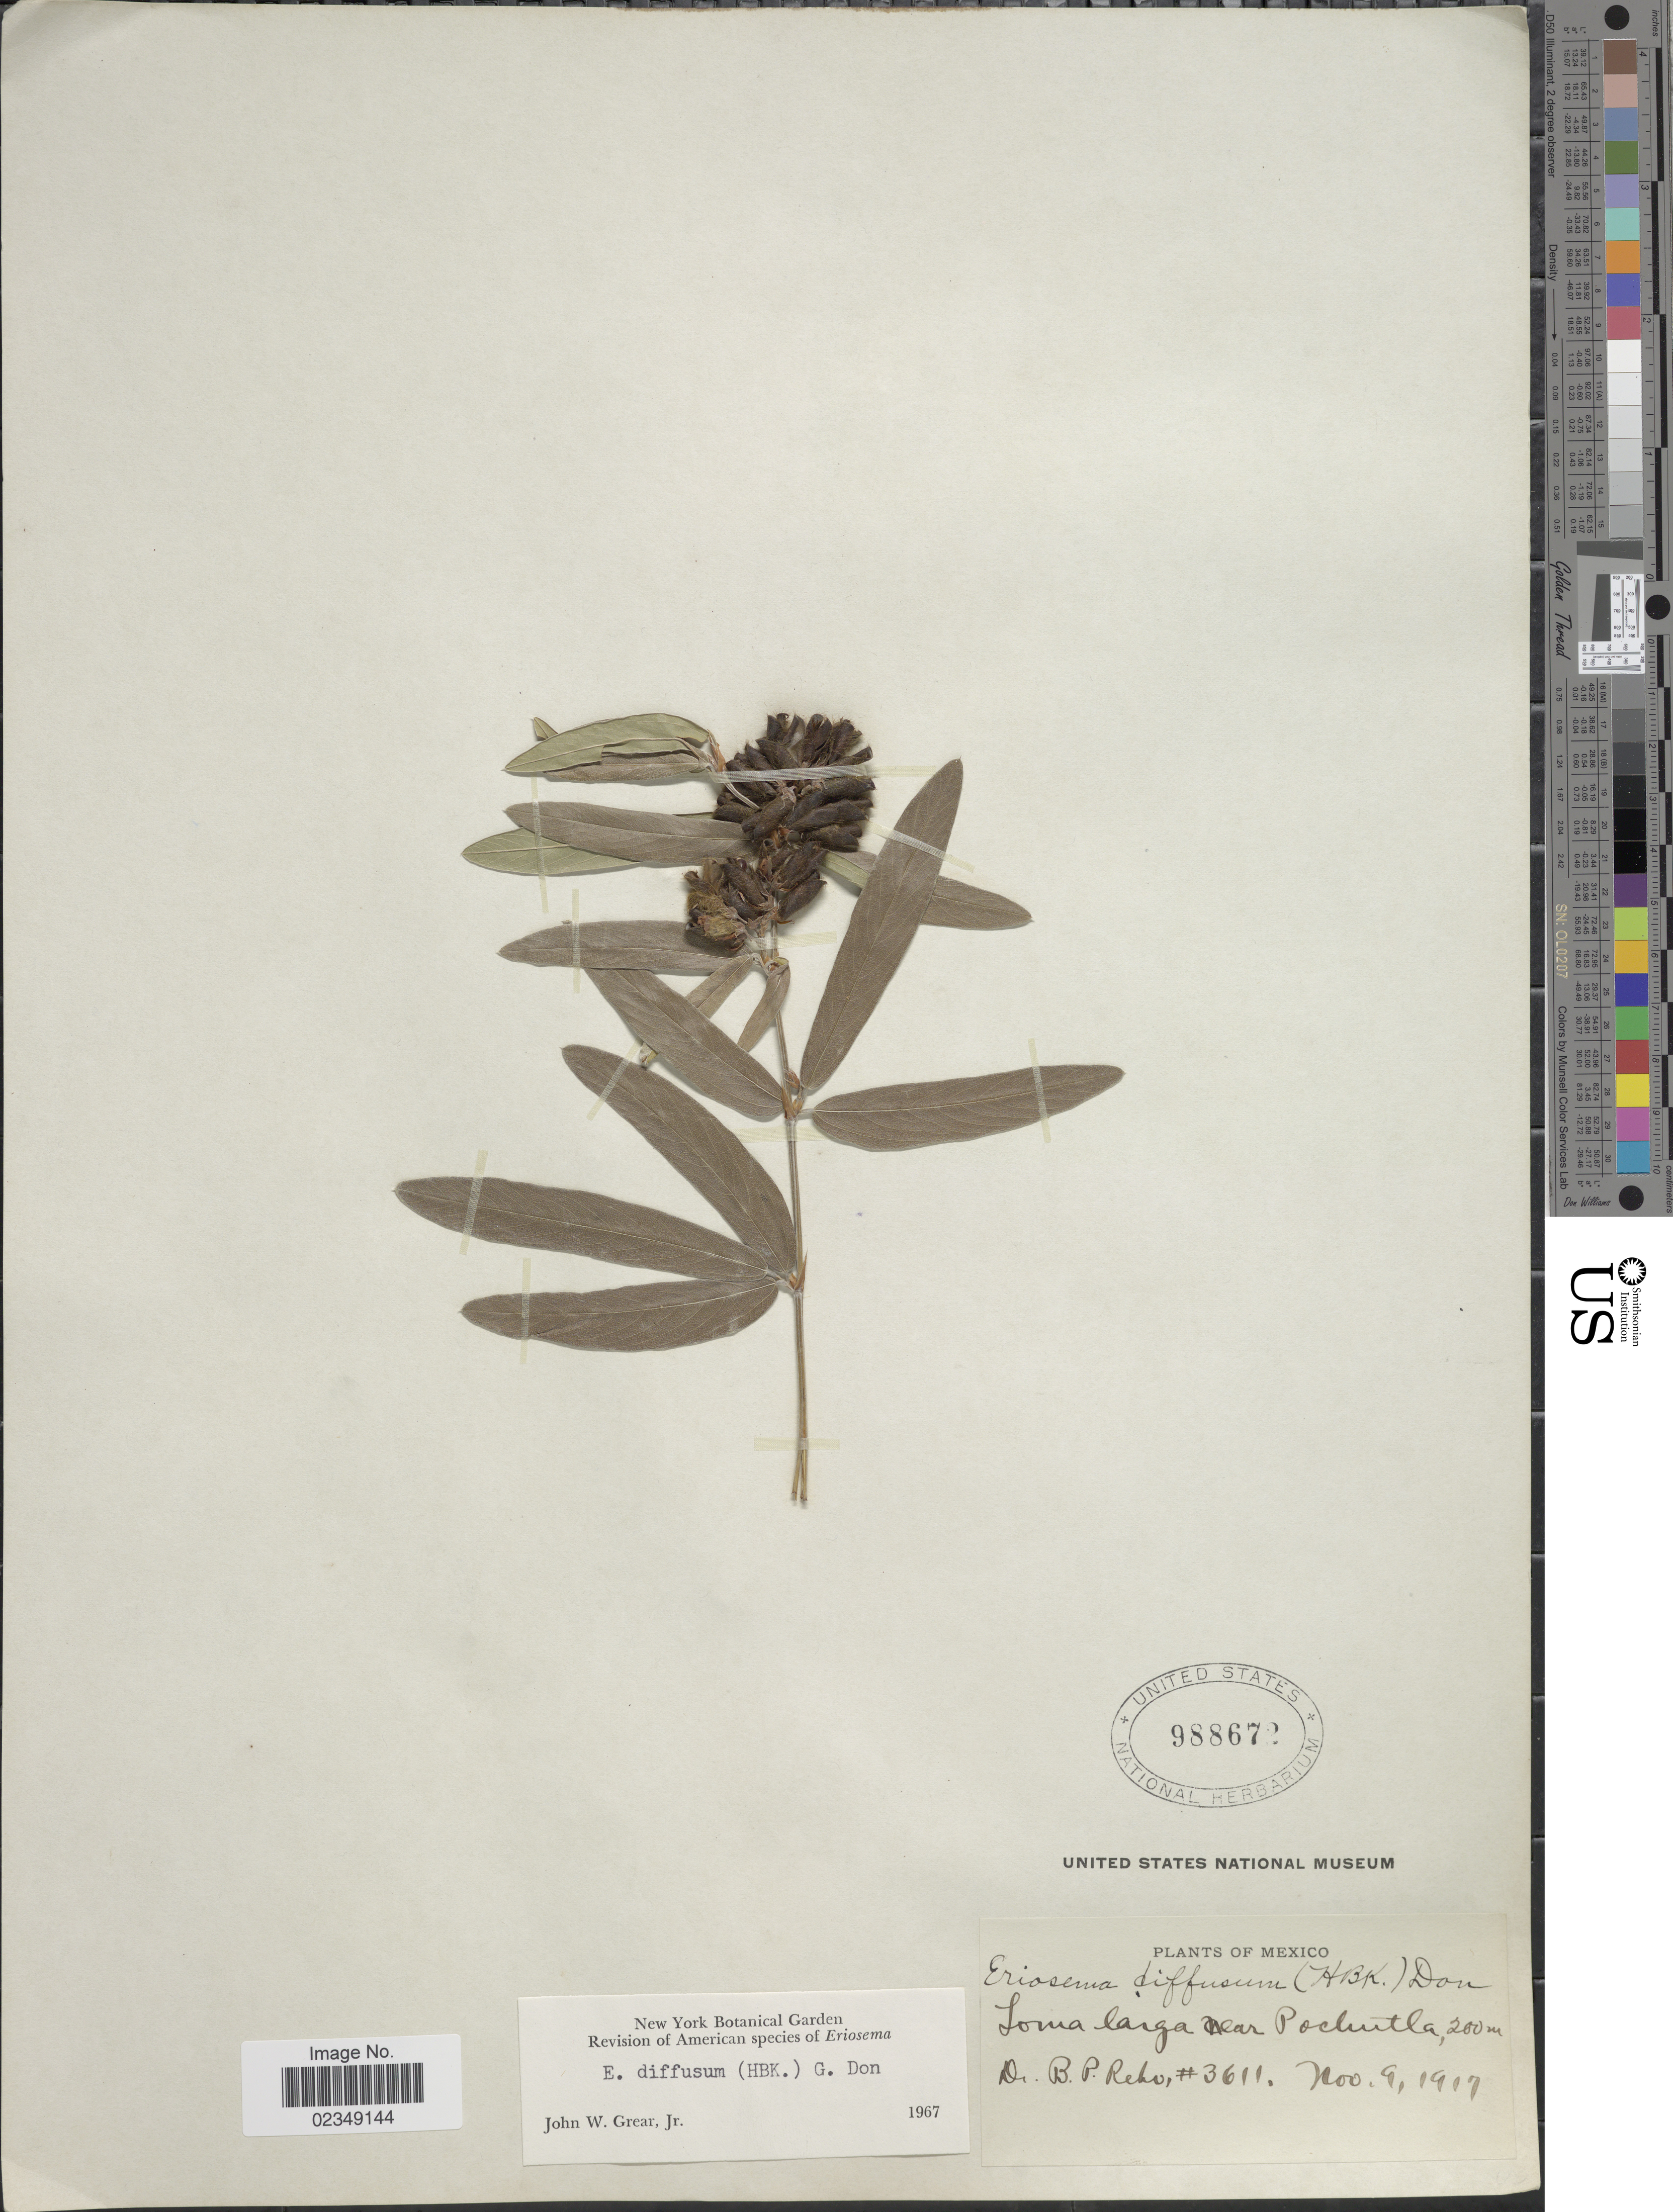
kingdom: Plantae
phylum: Tracheophyta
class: Magnoliopsida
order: Fabales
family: Fabaceae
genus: Eriosema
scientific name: Eriosema diffusum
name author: (Kunth) G. Don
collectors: B. P. Reko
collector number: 3611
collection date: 1917-11-09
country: Mexico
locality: Loma larga near Pochutla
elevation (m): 200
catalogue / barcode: US 988672